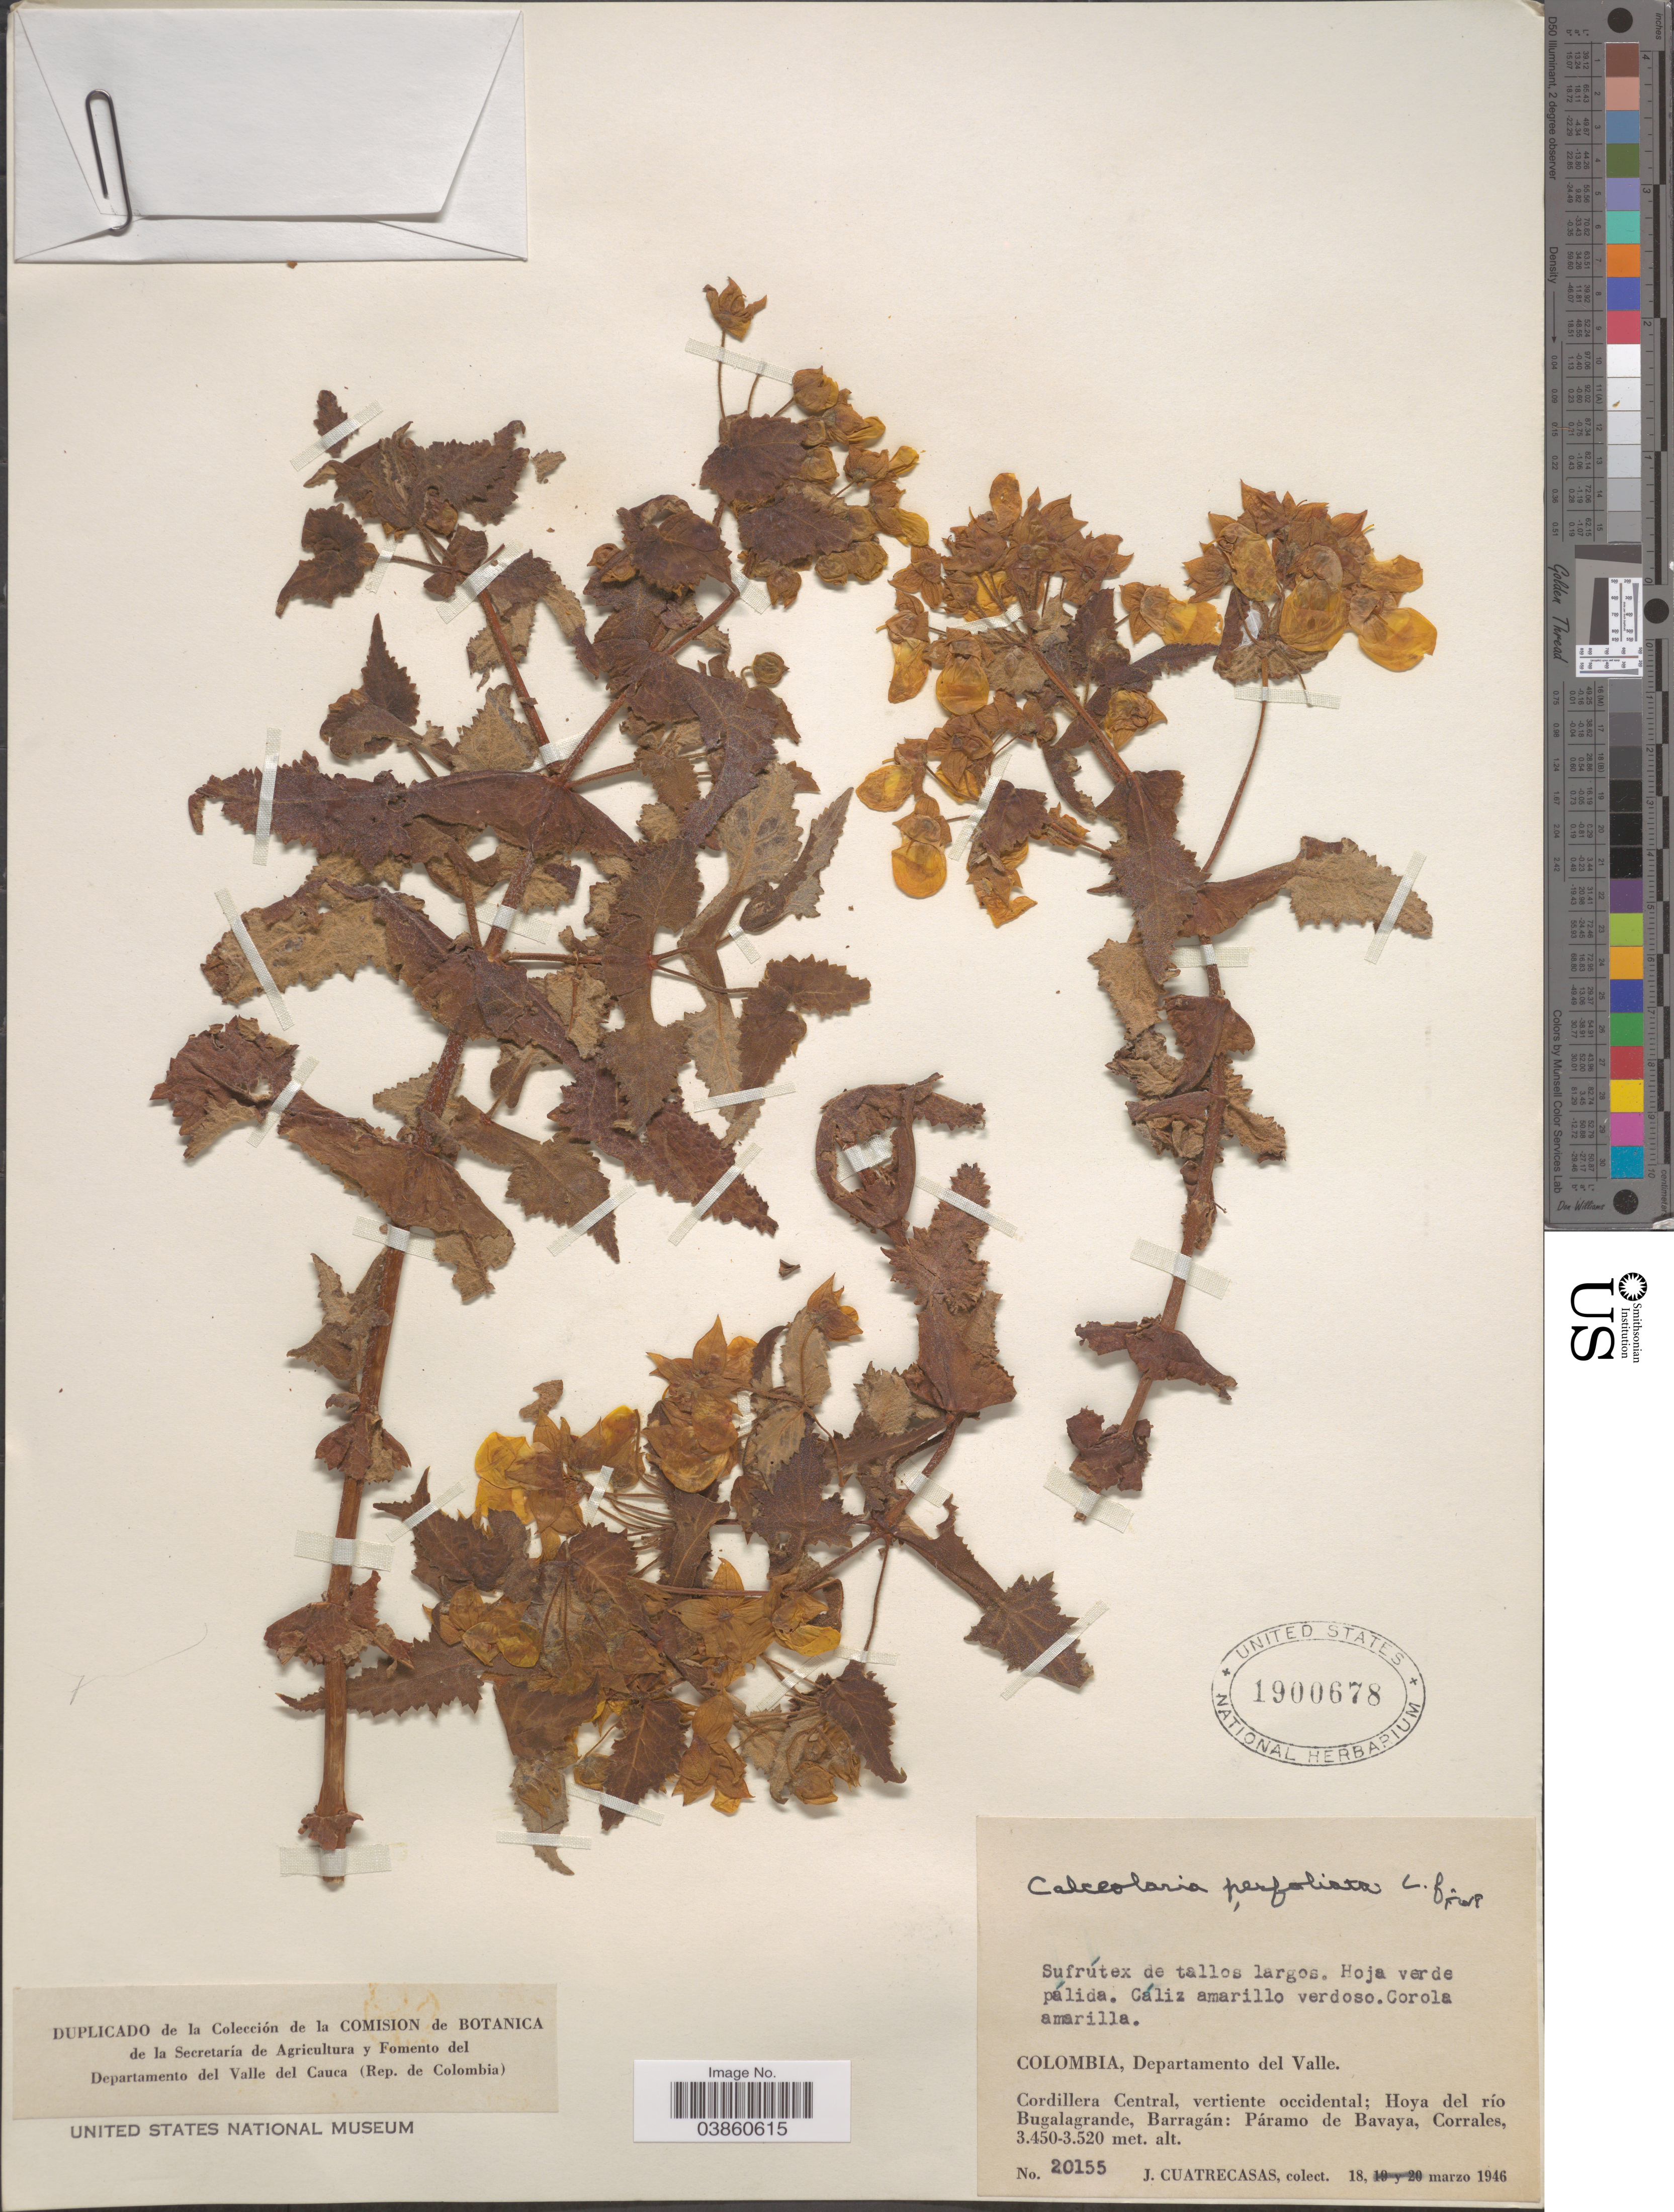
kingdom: Plantae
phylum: Tracheophyta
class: Magnoliopsida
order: Lamiales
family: Calceolariaceae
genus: Calceolaria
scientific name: Calceolaria perfoliata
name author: L. f.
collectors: J. Cuatrecasas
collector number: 20155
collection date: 1946-03-18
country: Colombia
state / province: Valle del Cauca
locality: Departamento del Valle. Cordillera Central, vertiente occidental; Hoya del río Bugalagrande, barragán: Páramo de Bavaya, Corrales.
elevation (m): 3450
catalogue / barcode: US 1900678